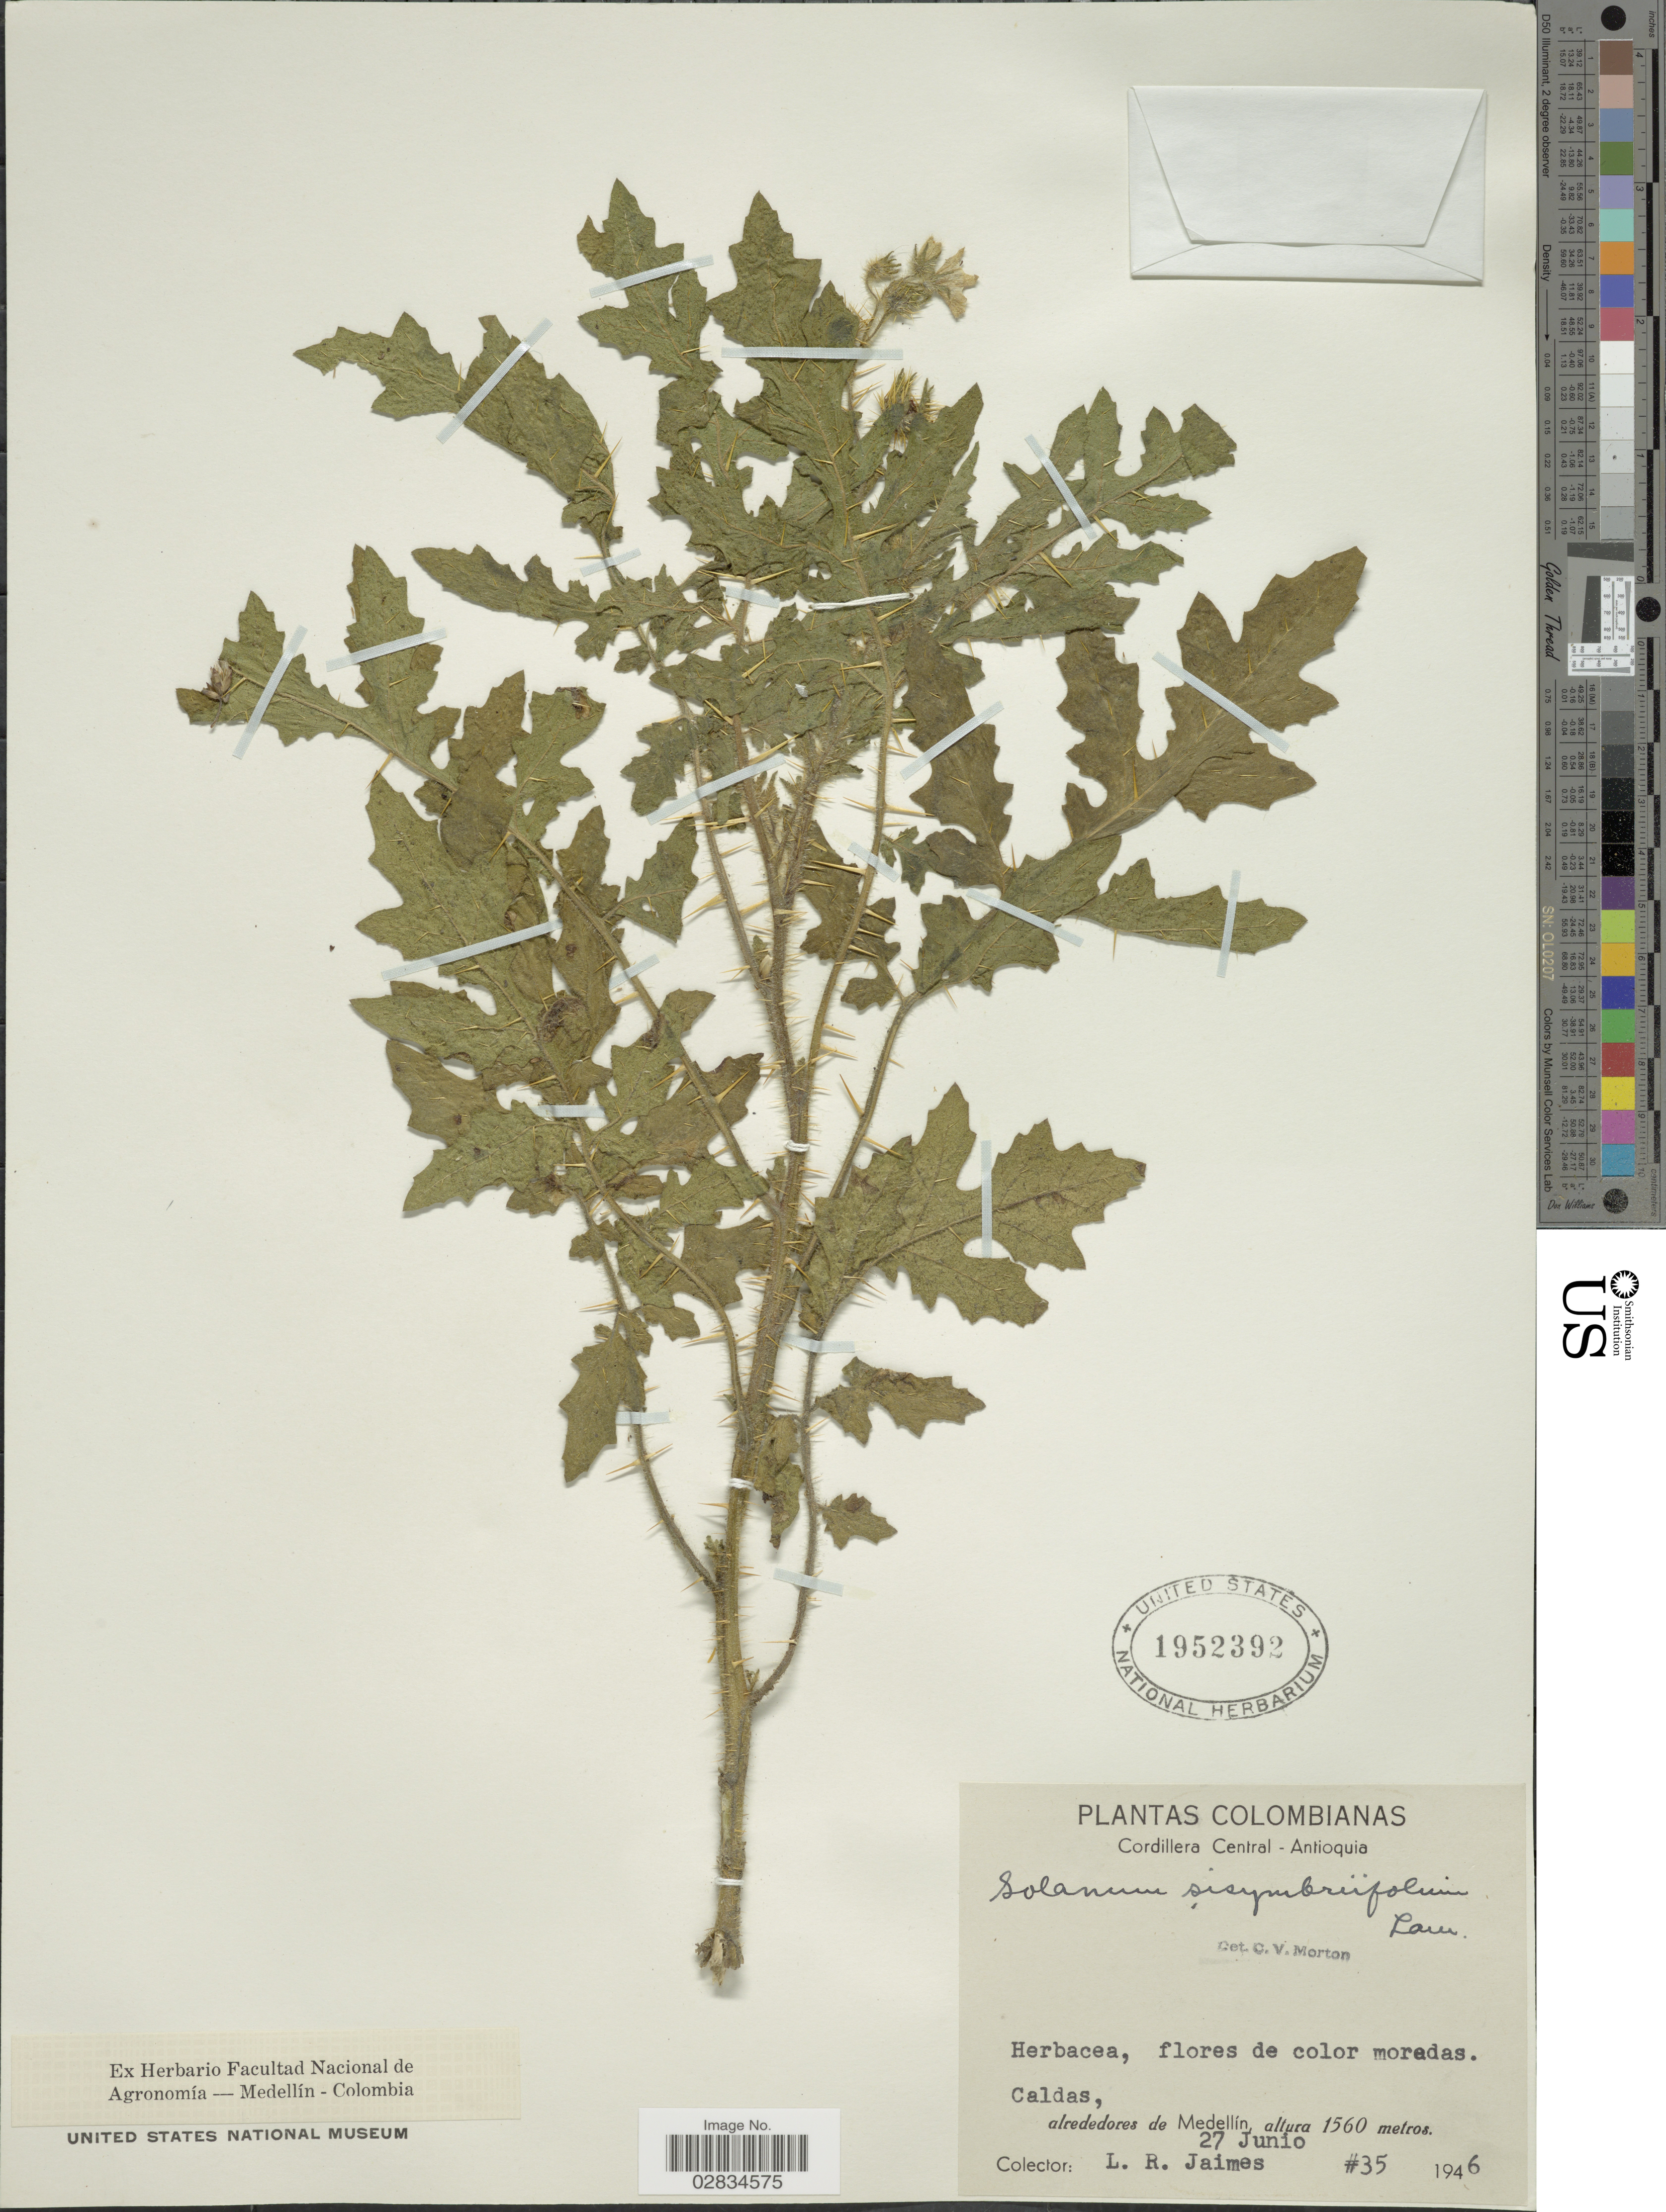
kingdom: Plantae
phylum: Tracheophyta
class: Magnoliopsida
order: Solanales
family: Solanaceae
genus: Solanum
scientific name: Solanum sisymbriifolium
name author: Lam.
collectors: L. R. Jaimes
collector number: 35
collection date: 1946-06-27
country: Colombia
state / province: Antioquia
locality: Cordillera Central - Antioquia. Caldas, alrededores de Medellín.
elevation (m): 1560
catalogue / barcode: US 1952392